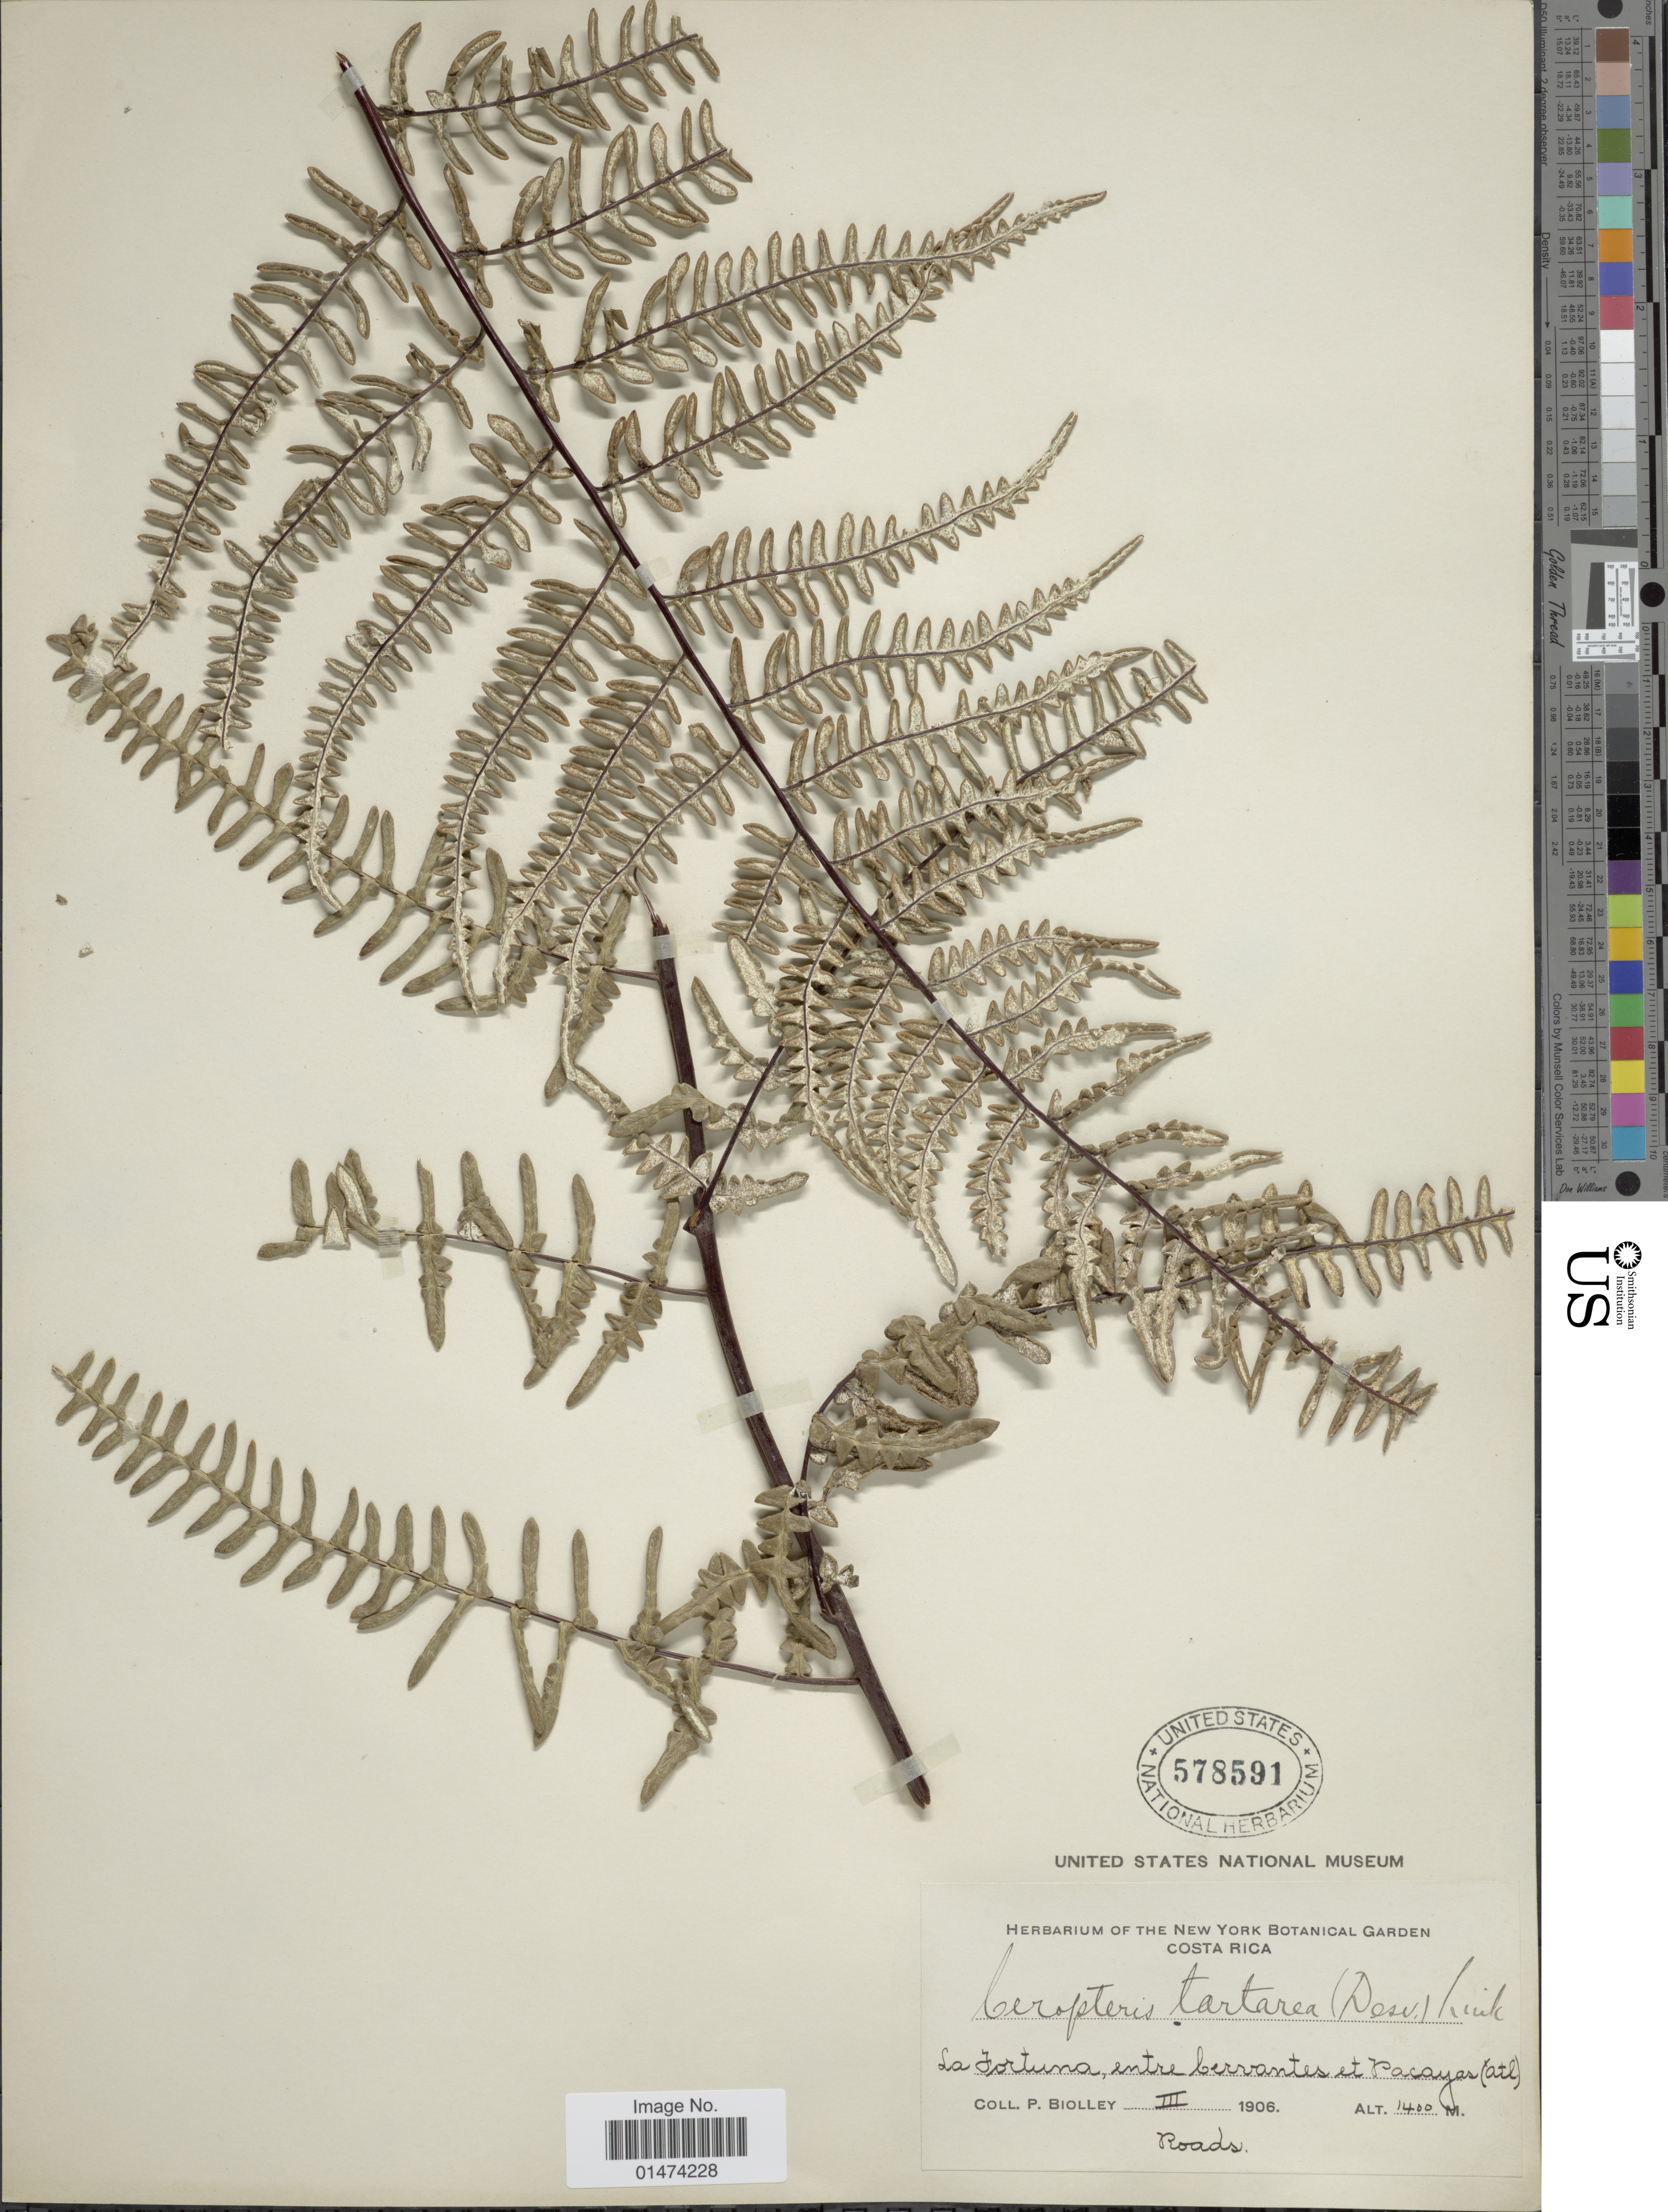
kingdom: Plantae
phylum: Tracheophyta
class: Polypodiopsida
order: Polypodiales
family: Pteridaceae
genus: Pityrogramma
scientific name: Pityrogramma tartarea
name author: (Cav.) Maxon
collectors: P. Biolley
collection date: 1906-03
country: Costa Rica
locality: La Fortuna, entre berrantes et Pacaya (Atl.)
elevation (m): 1400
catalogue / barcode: US 578591